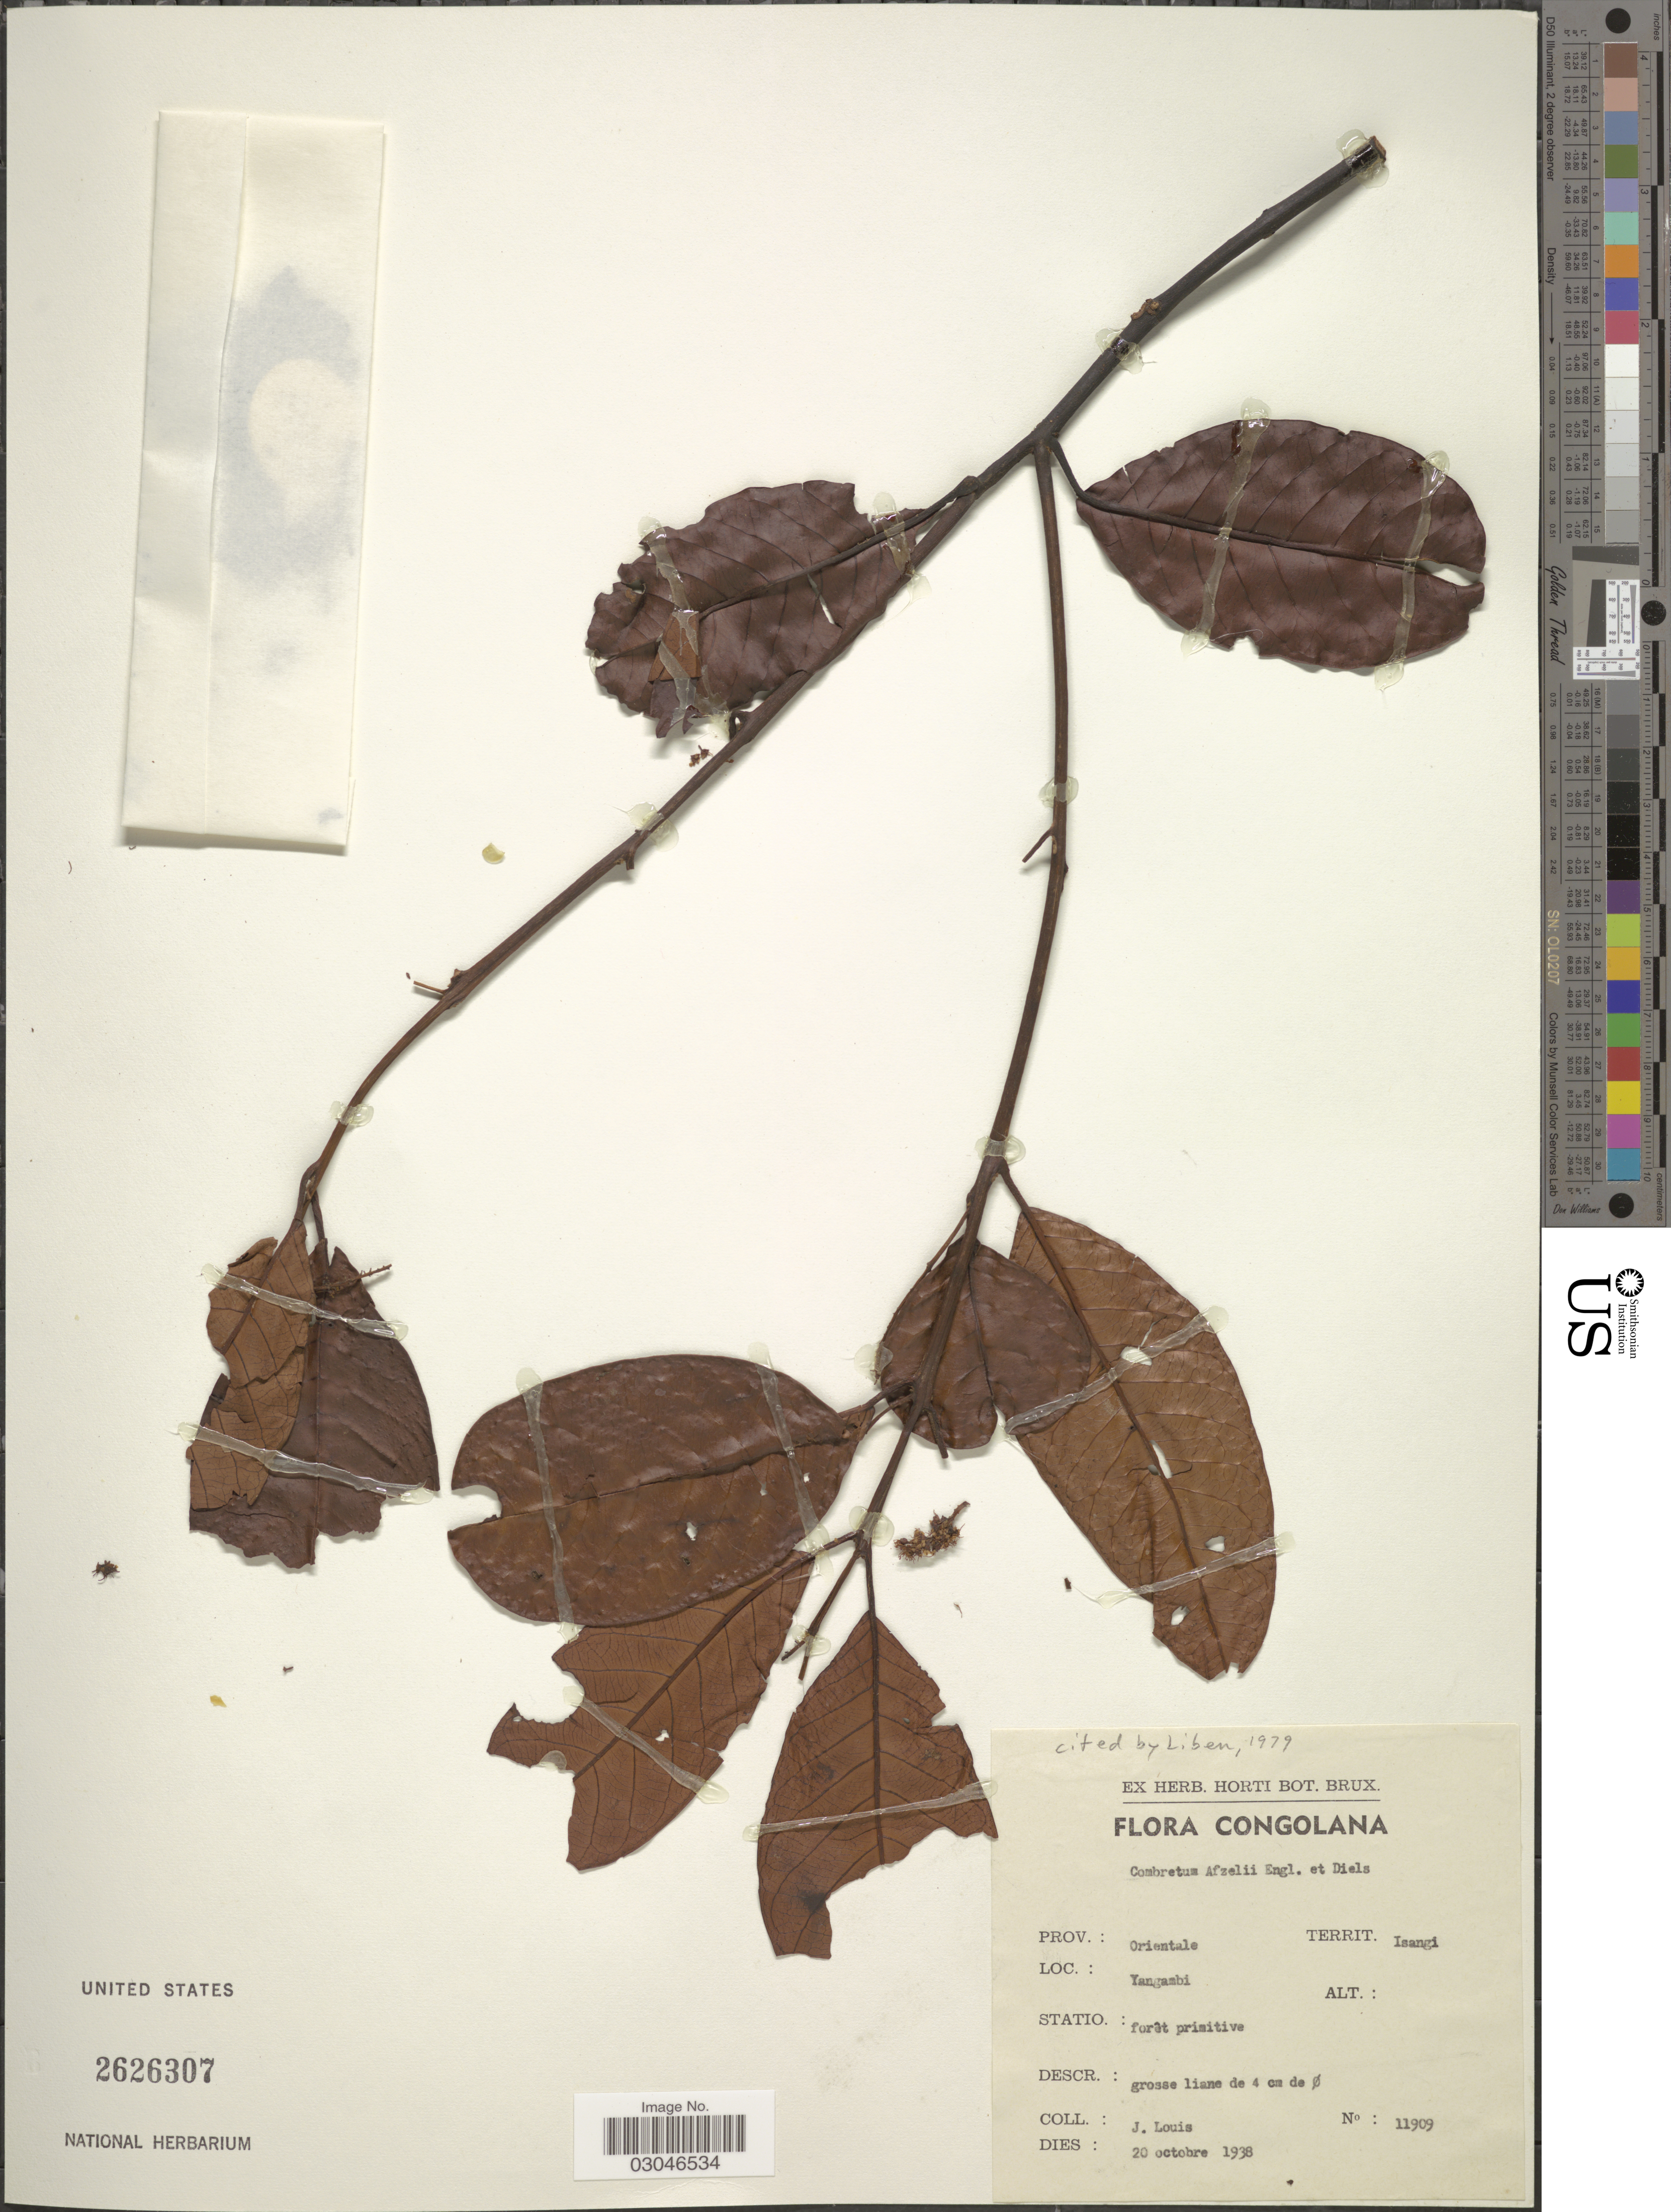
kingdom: Plantae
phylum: Tracheophyta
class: Magnoliopsida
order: Myrtales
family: Combretaceae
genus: Combretum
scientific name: Combretum afzelii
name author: G. Don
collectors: J. Louis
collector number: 11909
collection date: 1938-10-20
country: Congo, Democratic Republic of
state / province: Tshopo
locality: Congolana. Territ. Isangi. Yangambi.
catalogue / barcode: US 2626307